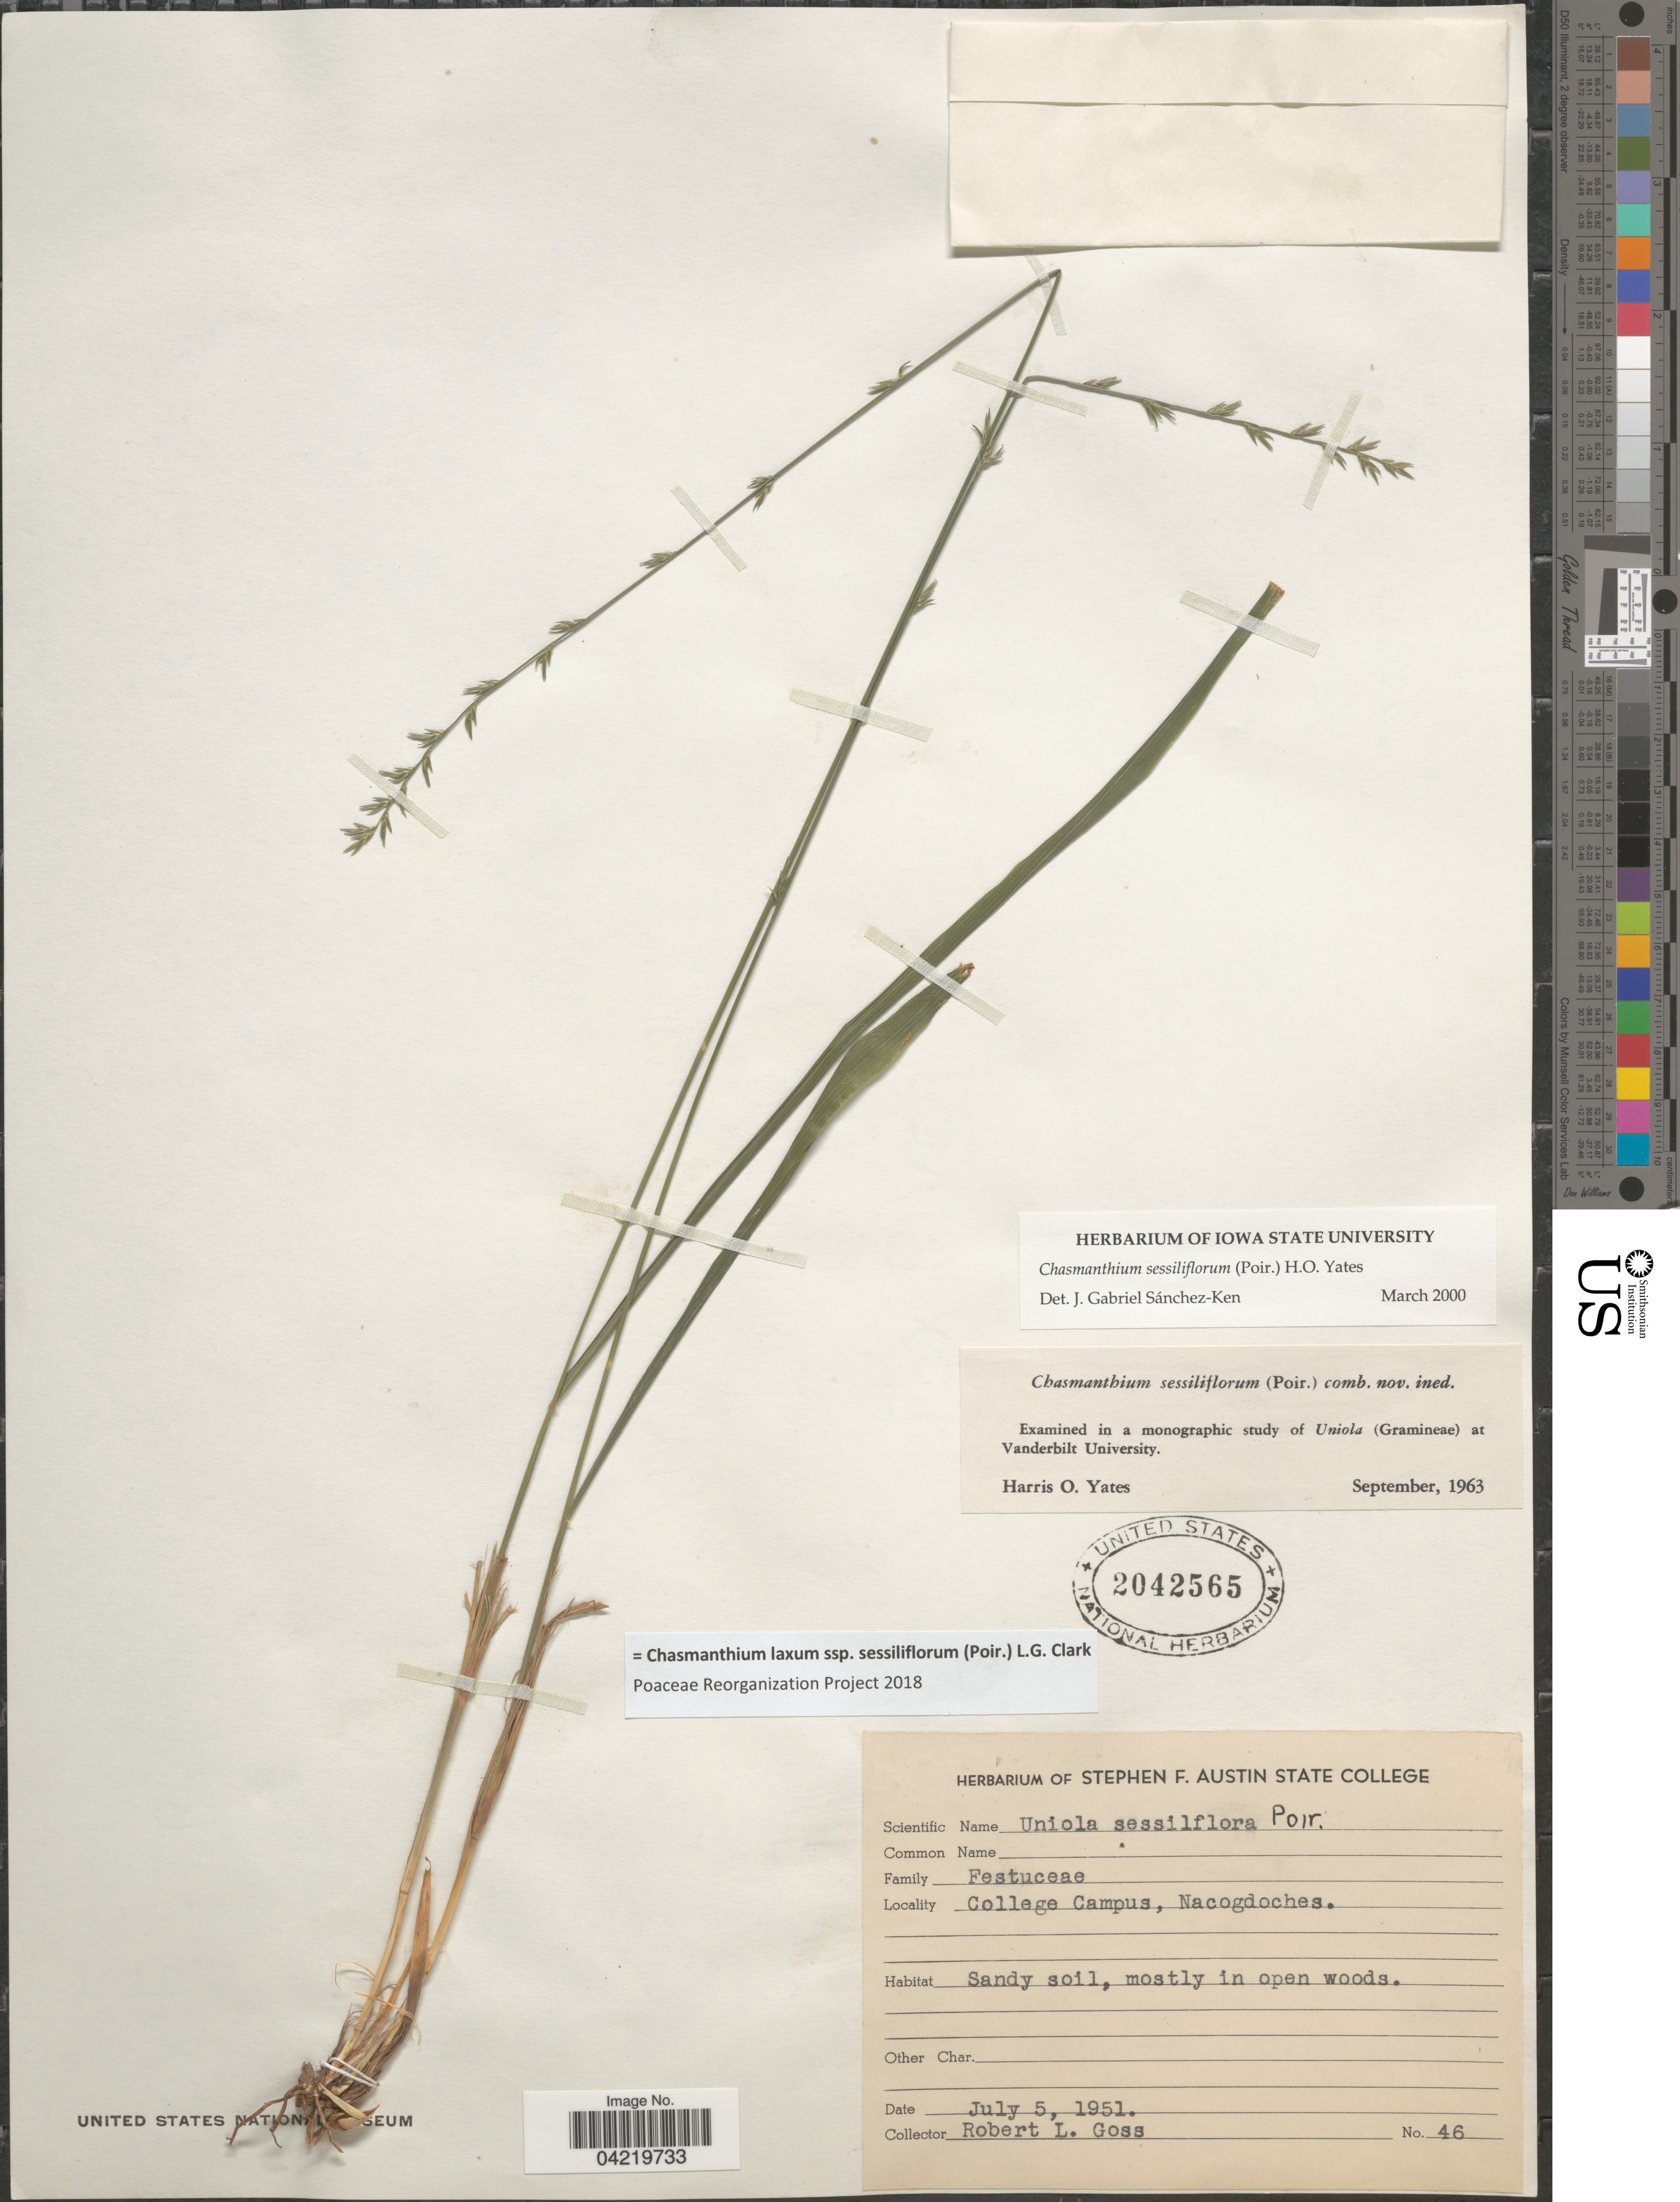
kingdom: Plantae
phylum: Tracheophyta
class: Liliopsida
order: Poales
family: Poaceae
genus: Chasmanthium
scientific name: Chasmanthium laxum subsp. sessiliflorum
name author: (L.) H.O. Yates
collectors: R. Goss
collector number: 46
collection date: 1951-07-05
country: United States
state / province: Texas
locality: College Campus, Nacogdoches. Sandy soil, mostly in open woods.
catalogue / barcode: US 2042565